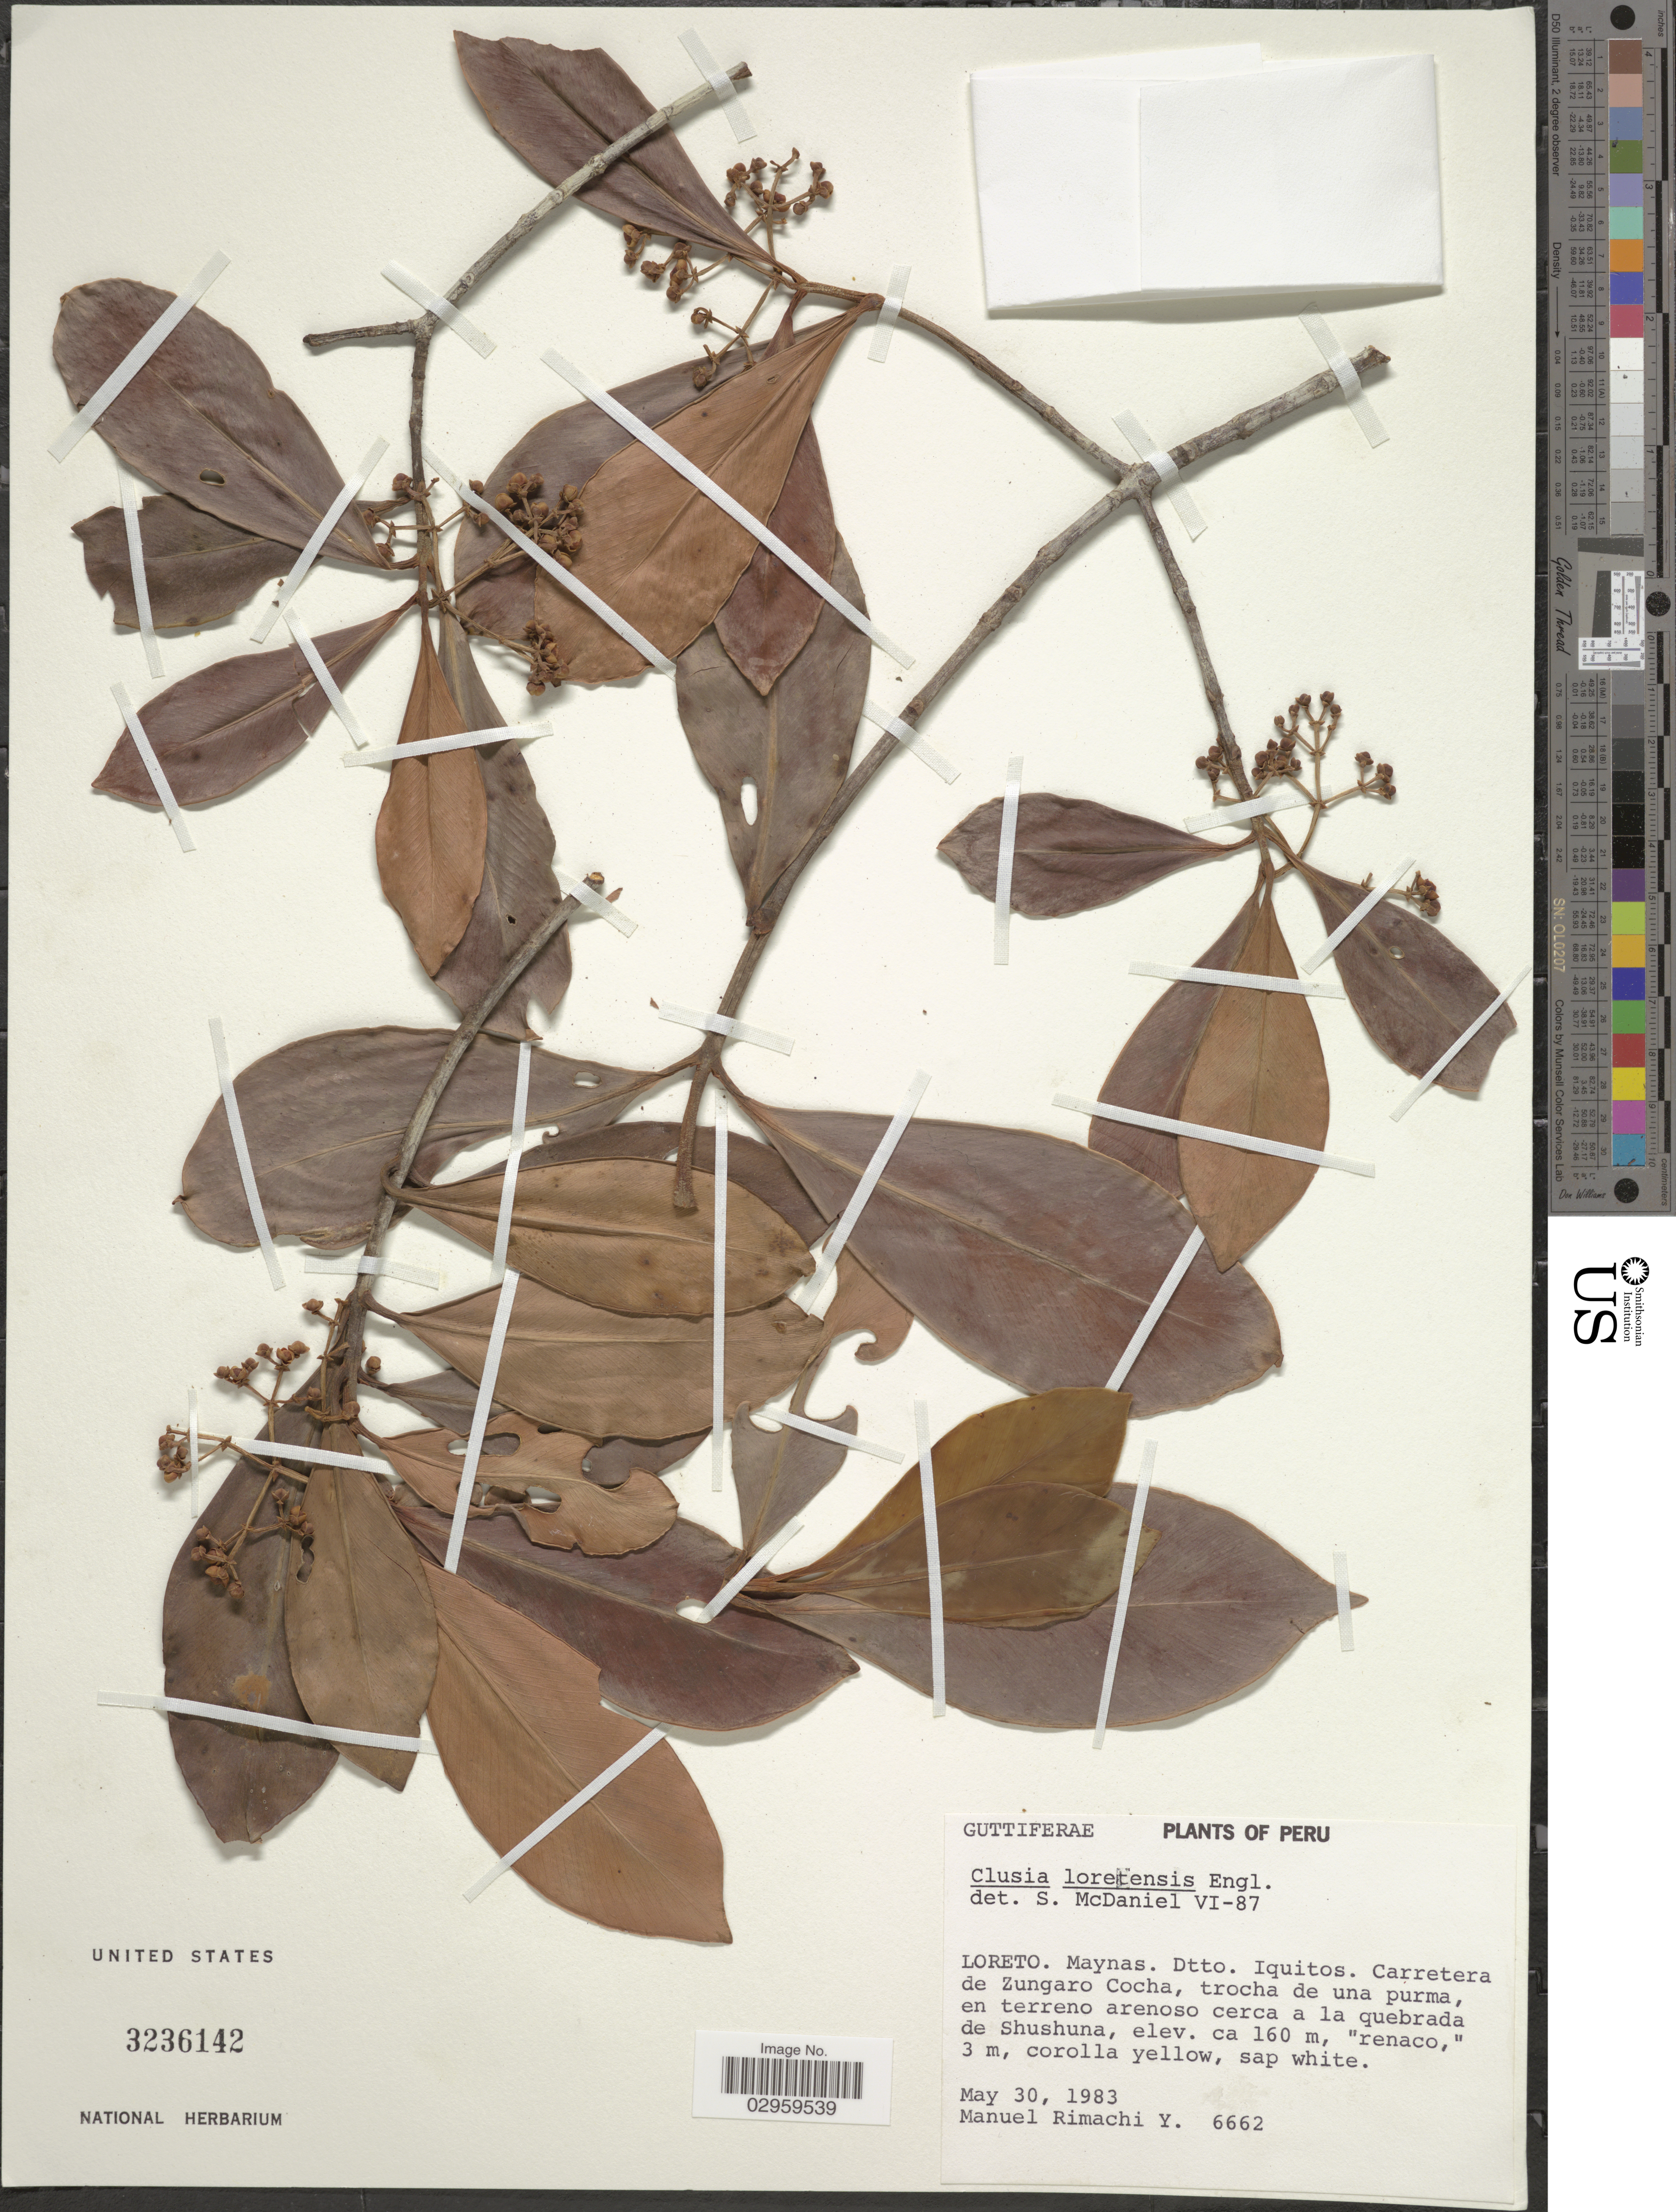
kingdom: Plantae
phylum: Tracheophyta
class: Magnoliopsida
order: Malpighiales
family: Clusiaceae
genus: Clusia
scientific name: Clusia loretensis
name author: Engl.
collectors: M. Rimachi Y.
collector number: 6662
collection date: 1983-05-30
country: Peru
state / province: Loreto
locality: Maynas. Dtto. Iquitos. Carretera de Zungaro Cocha, trocha de una purma, en terreno arenoso cerca a la quebrada de Shushuna.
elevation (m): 160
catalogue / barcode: US 3236142